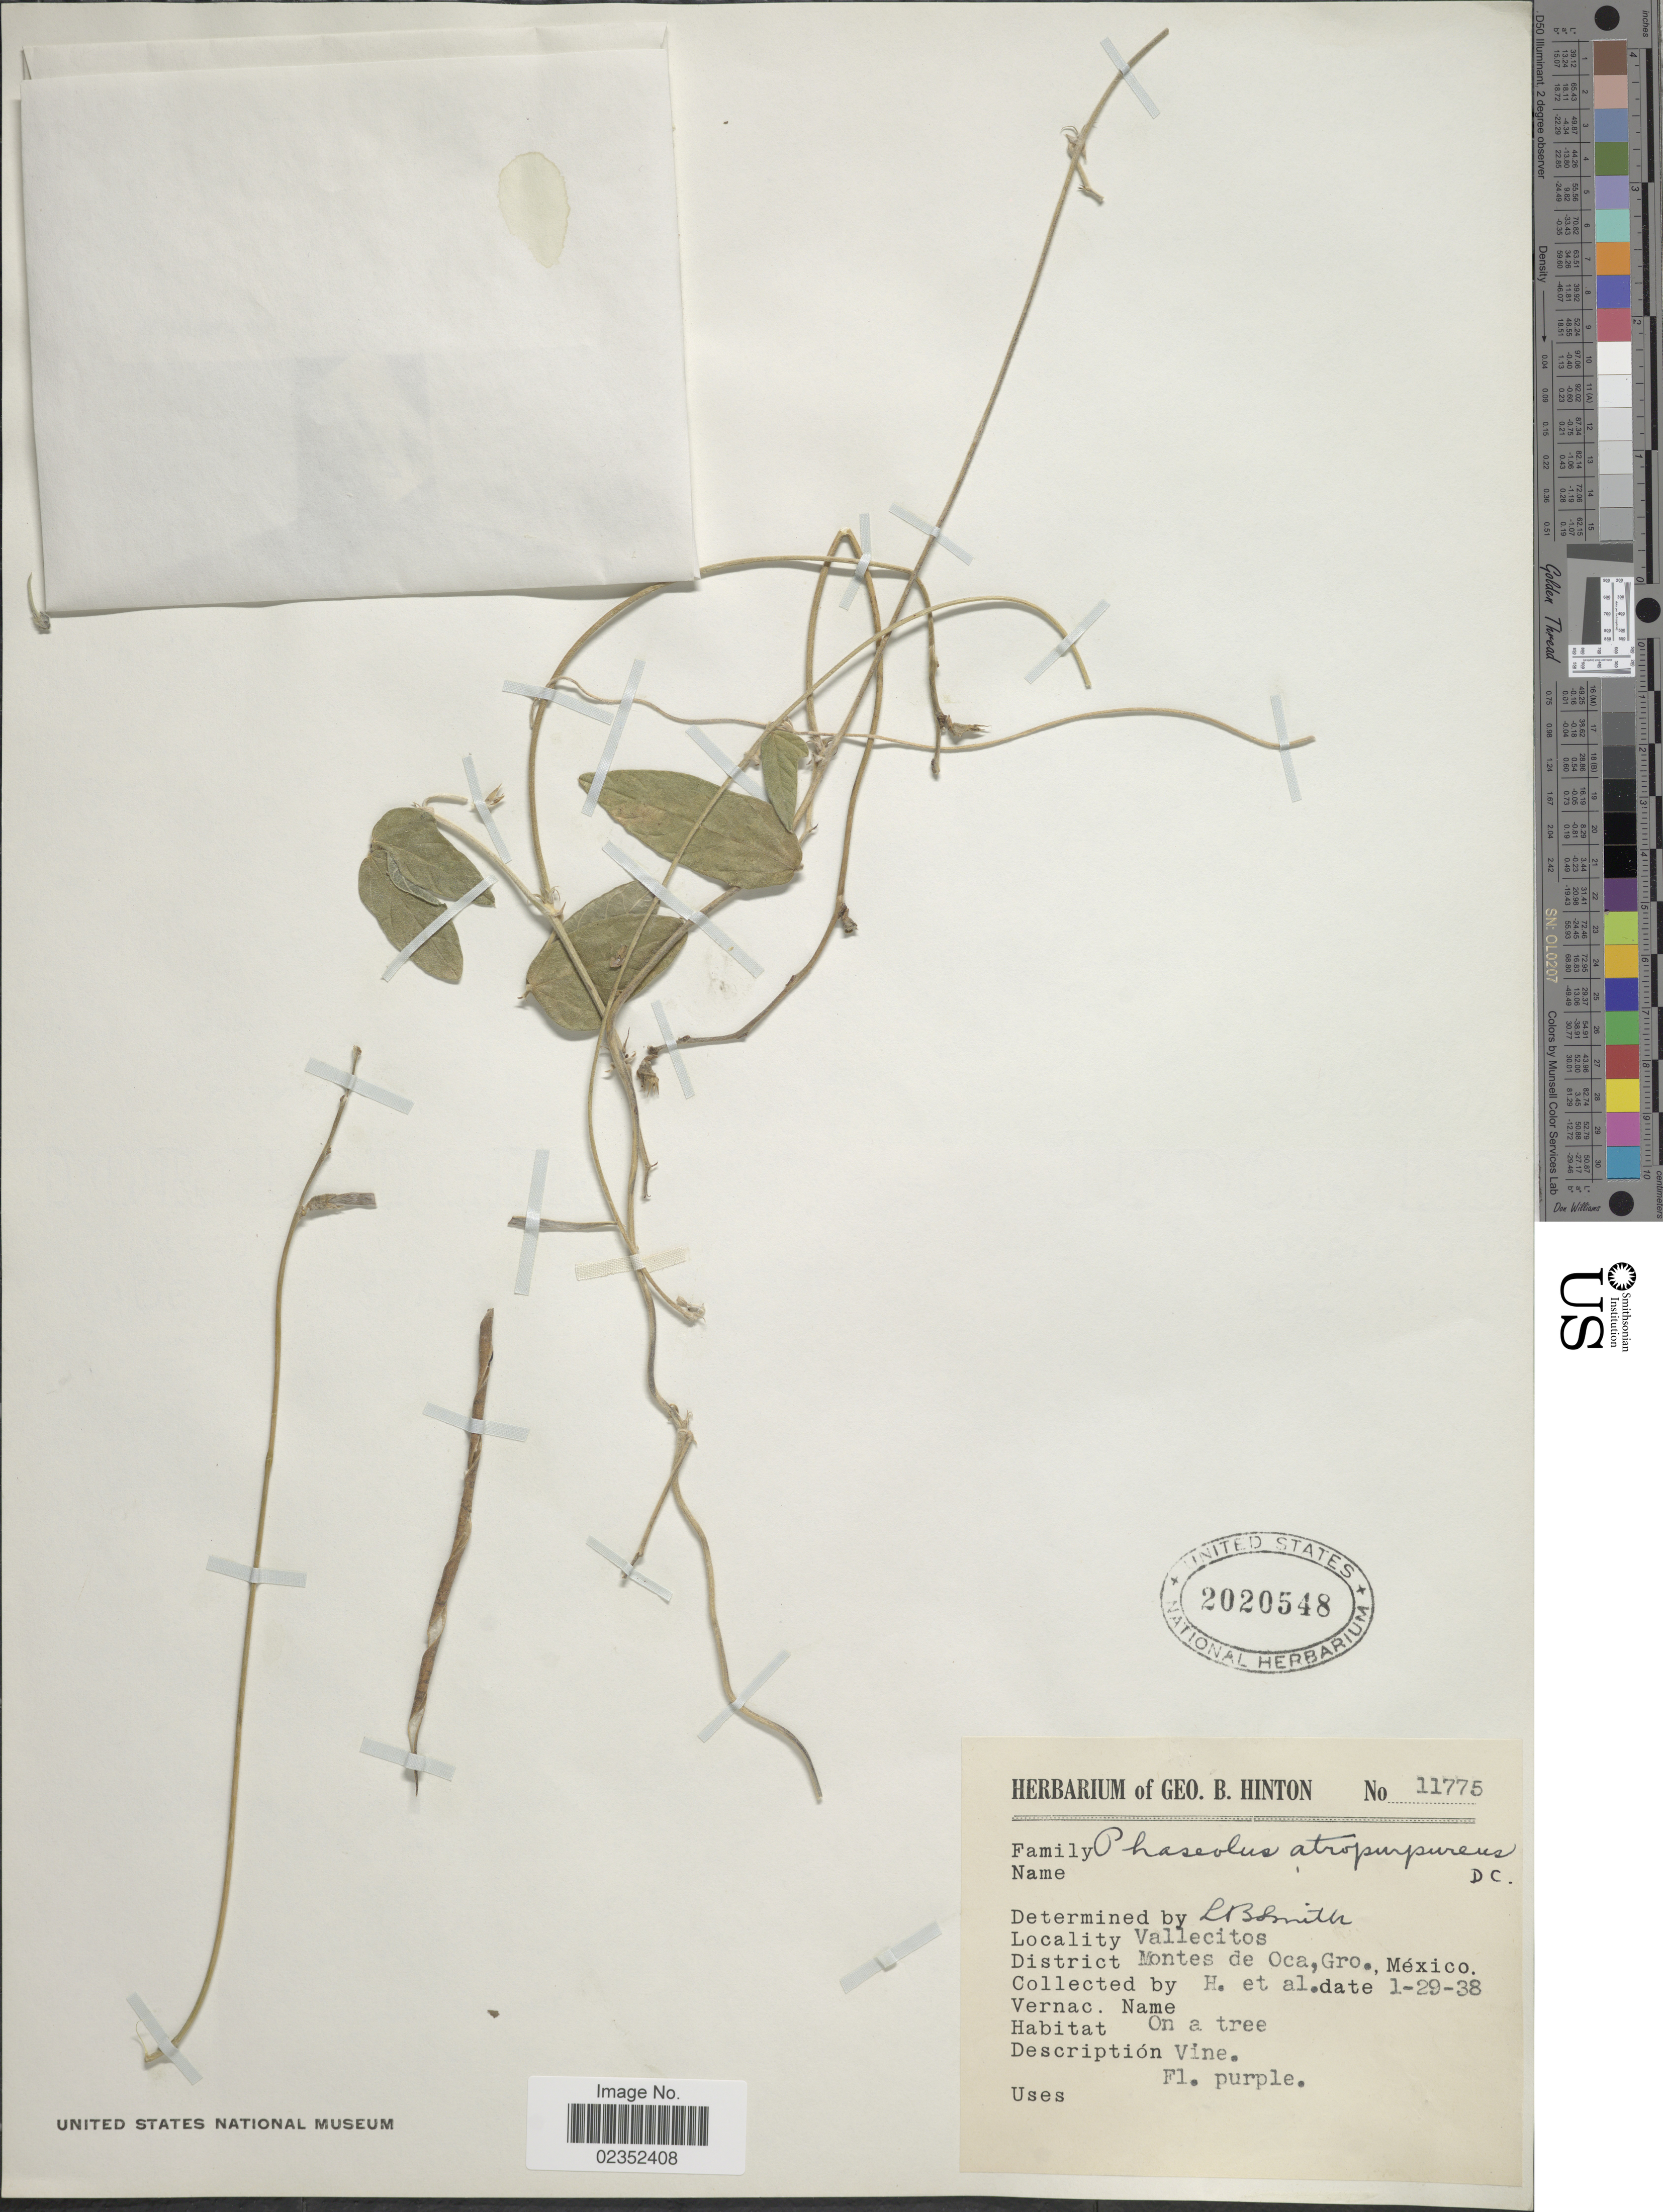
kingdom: Plantae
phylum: Tracheophyta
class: Magnoliopsida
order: Fabales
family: Fabaceae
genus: Macroptilium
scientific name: Macroptilium atropurpureum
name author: (DC.) Urb.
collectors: G. B. Hinton & et al.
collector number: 11775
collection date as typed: Transcribed d/m/y: 29/1/38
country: Mexico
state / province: Guerrero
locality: Vallecitos. District: Montes de Oca, Gro.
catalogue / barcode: US 2020548